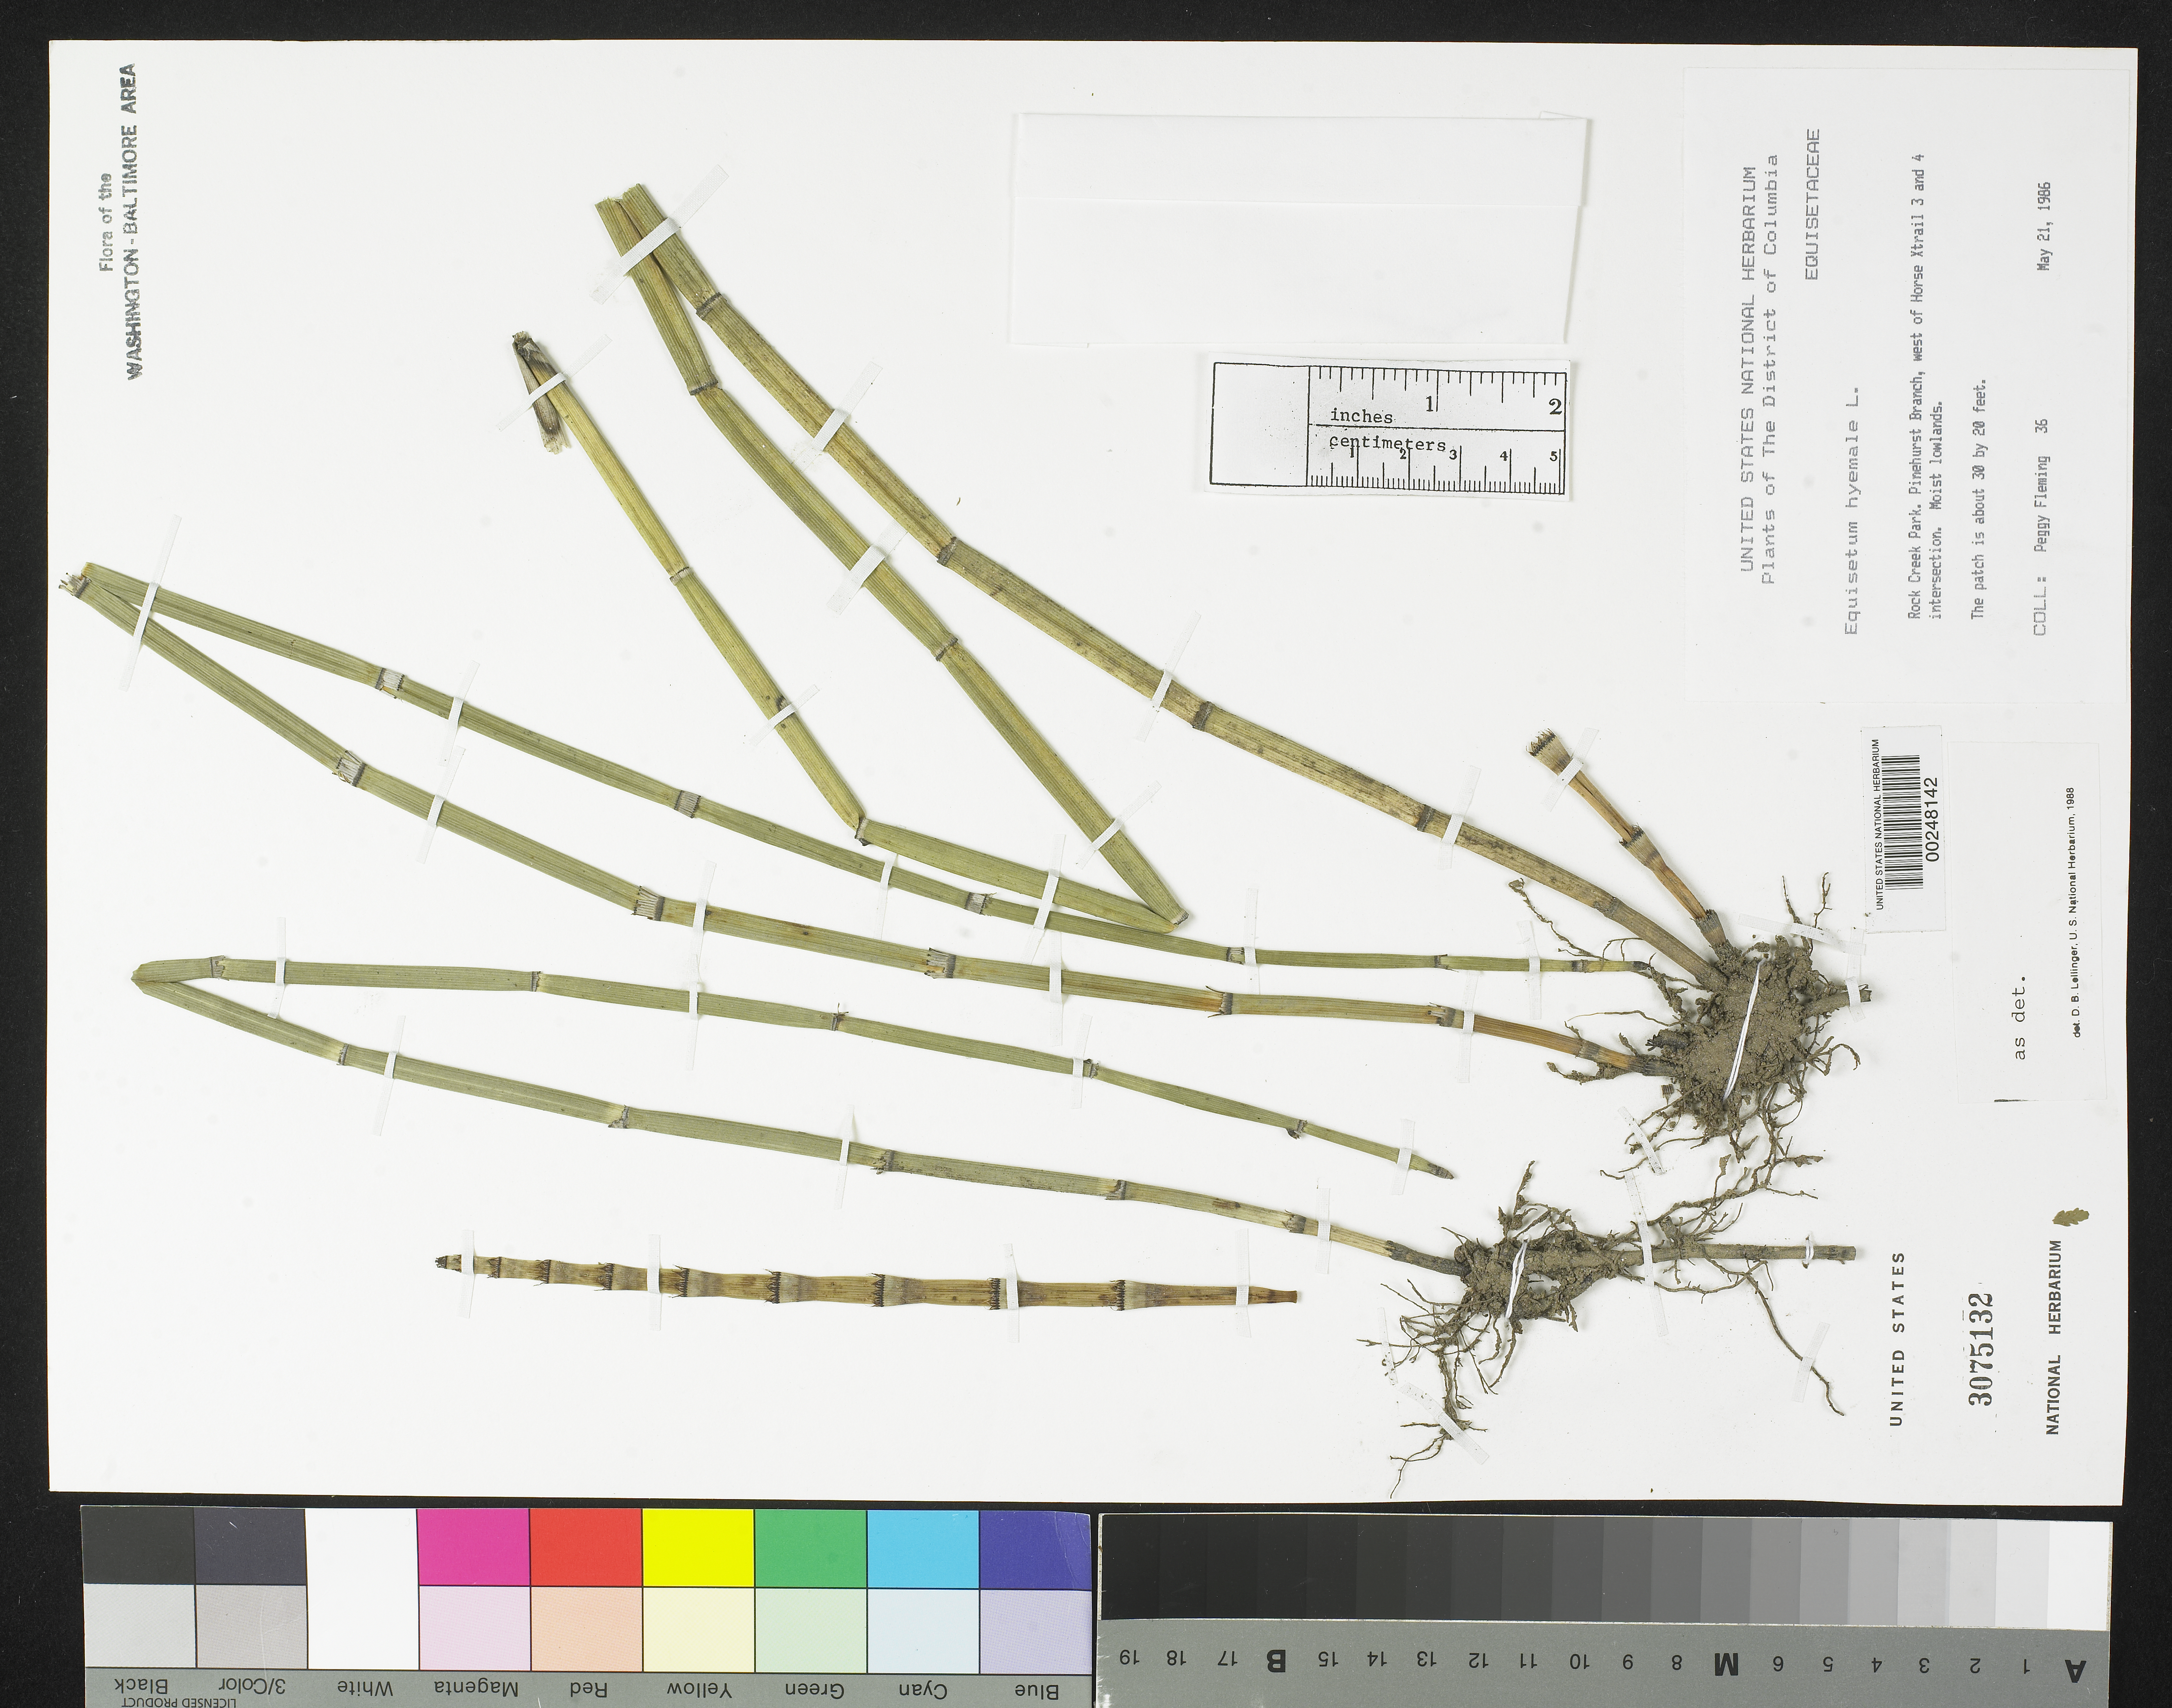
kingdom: Plantae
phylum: Tracheophyta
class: Polypodiopsida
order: Equisetales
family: Equisetaceae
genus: Equisetum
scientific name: Equisetum fluviatile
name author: L.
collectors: P. Fleming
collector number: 36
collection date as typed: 21 May 1986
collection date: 1986-05-21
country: United States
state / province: District of Columbia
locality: Rock Creek Park, Pinehurst Branch, W of Horse Trail 3 and 4 intersection Rock Creek Park and Vicinity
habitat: Moist lowlands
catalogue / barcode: US 3075132